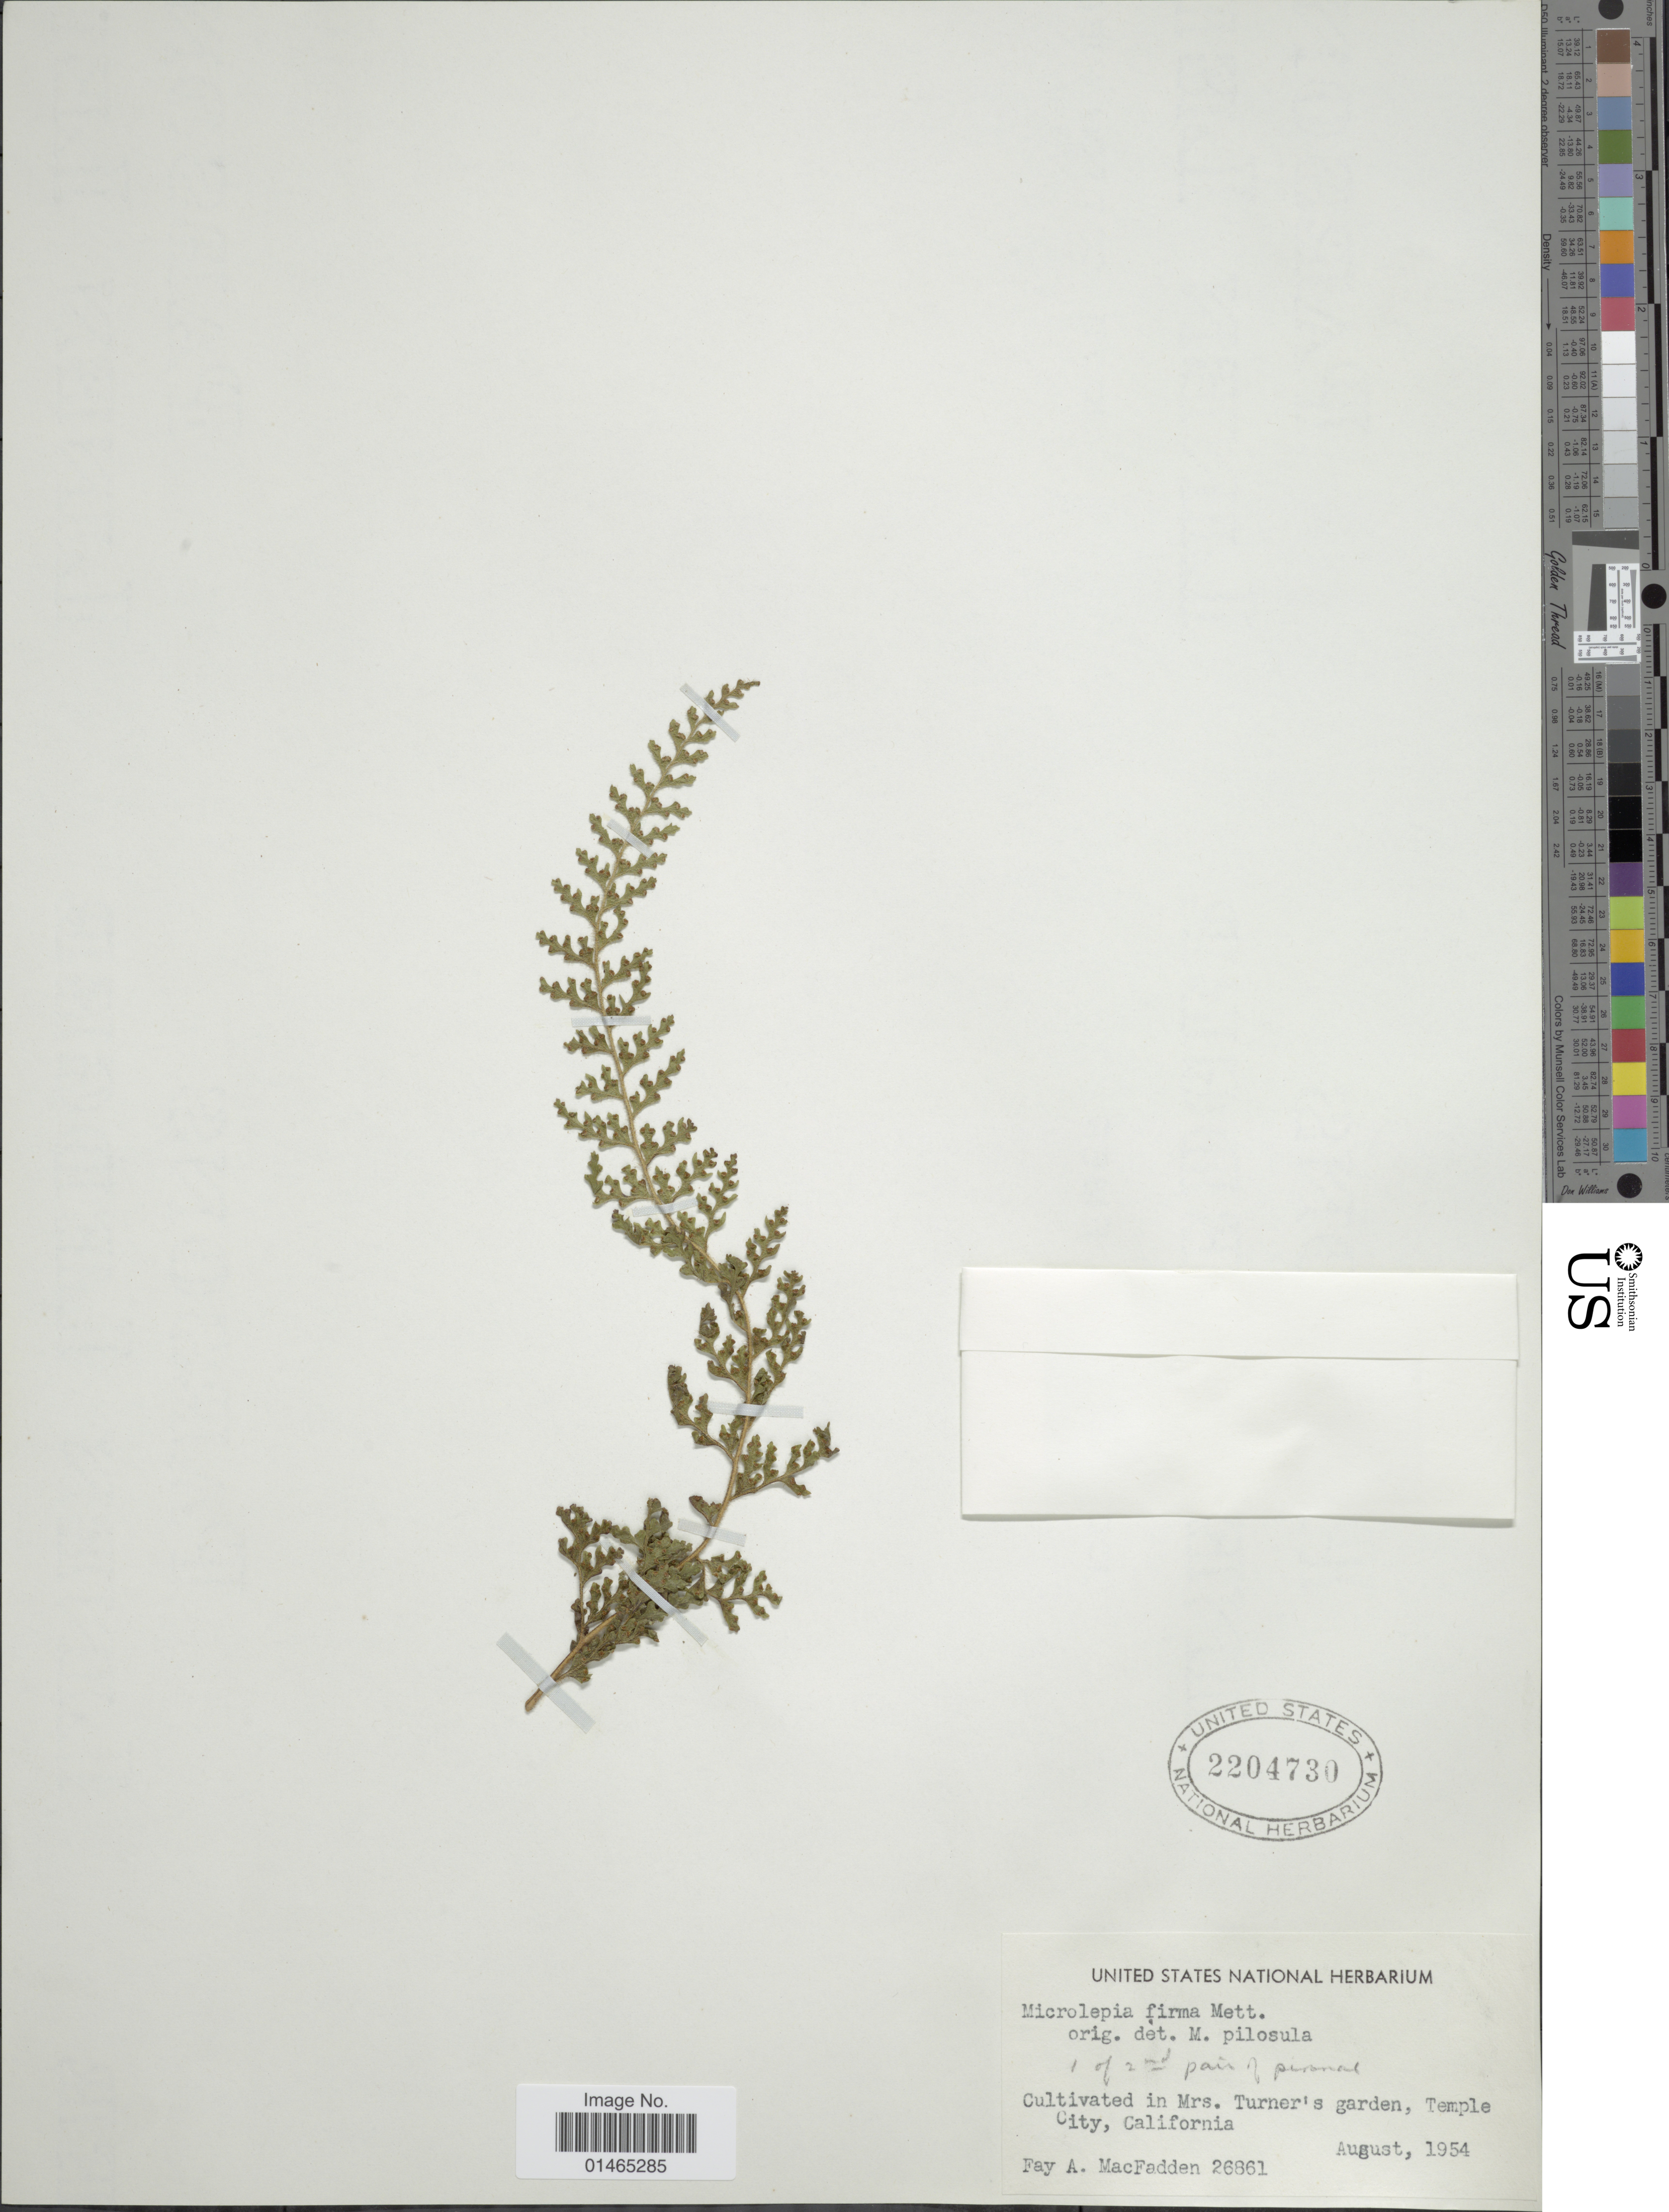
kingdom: Plantae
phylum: Tracheophyta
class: Polypodiopsida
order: Polypodiales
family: Dennstaedtiaceae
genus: Microlepia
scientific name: Microlepia firma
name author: Mett. ex Kuhn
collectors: F. MacFadden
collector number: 26861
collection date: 1954-08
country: United States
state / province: California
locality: Cultivated in Mrs. Turner's garden, Temple City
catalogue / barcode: US 2204730